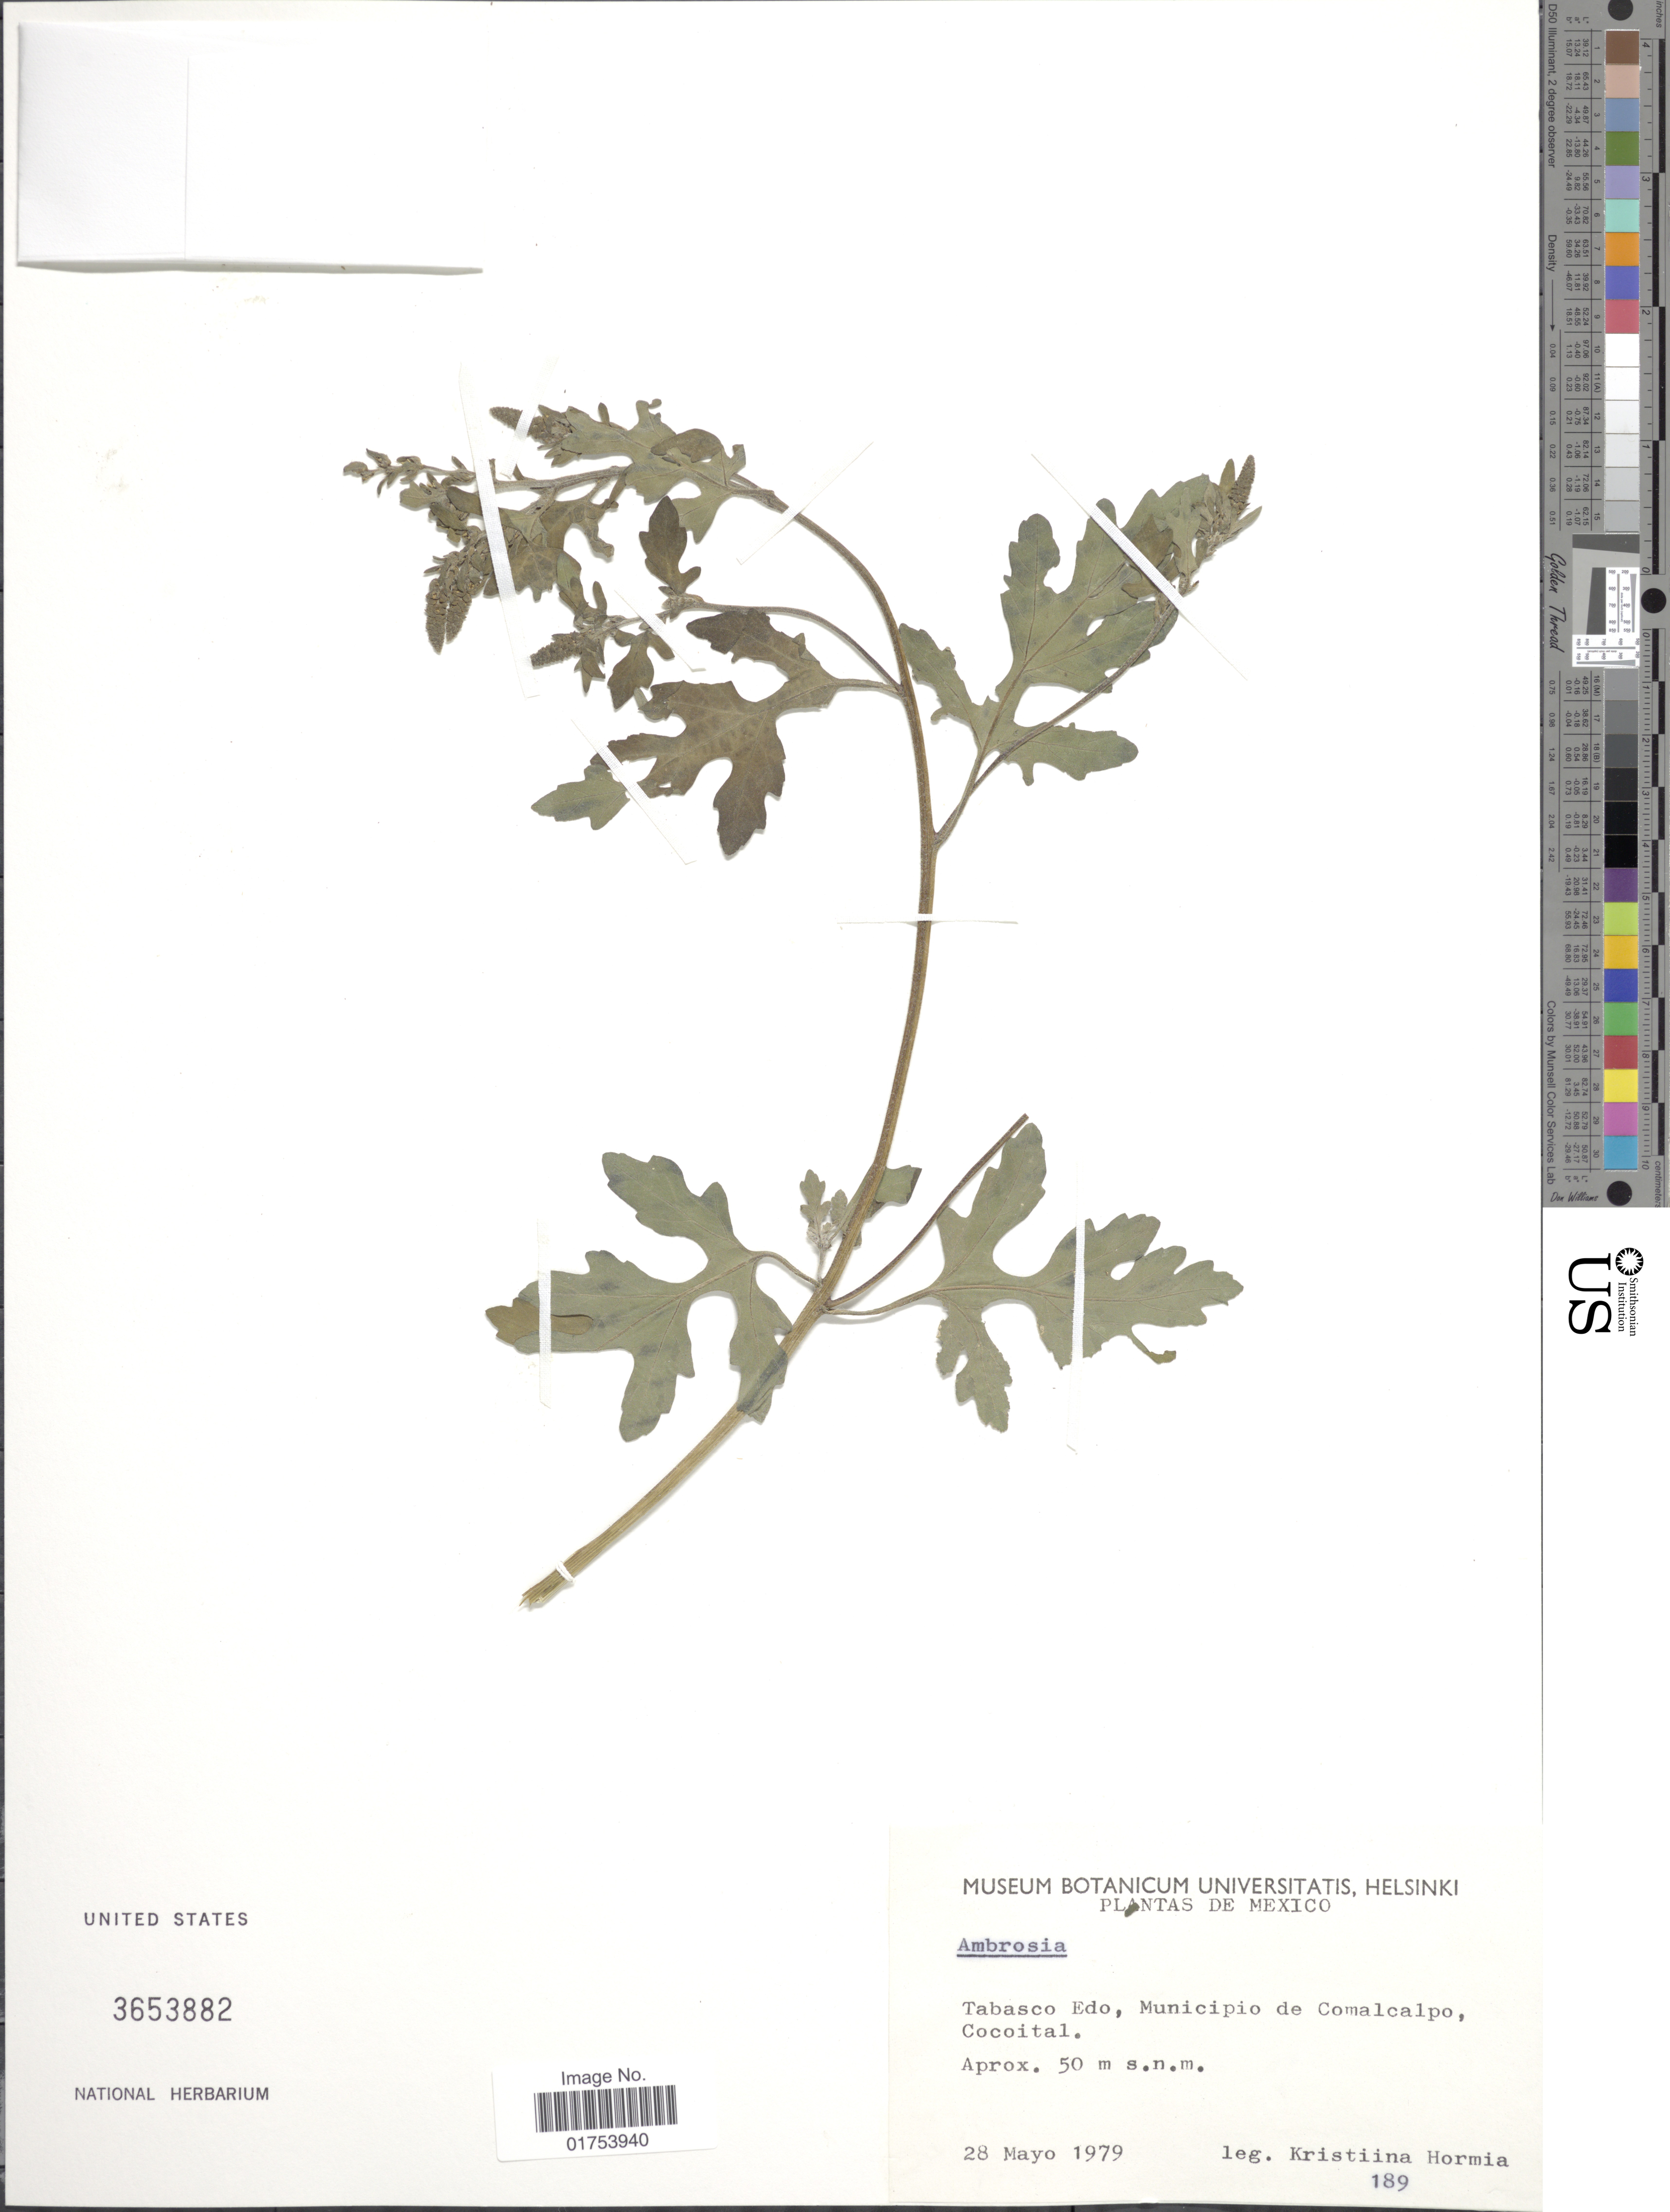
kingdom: Plantae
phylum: Tracheophyta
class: Magnoliopsida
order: Asterales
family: Asteraceae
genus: Ambrosia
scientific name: Ambrosia sp.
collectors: K. Hormia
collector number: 189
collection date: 1979-08-28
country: Mexico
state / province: Tabasco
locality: Municipio de Comalcalpo, Cocoital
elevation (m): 50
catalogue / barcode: US 3653882